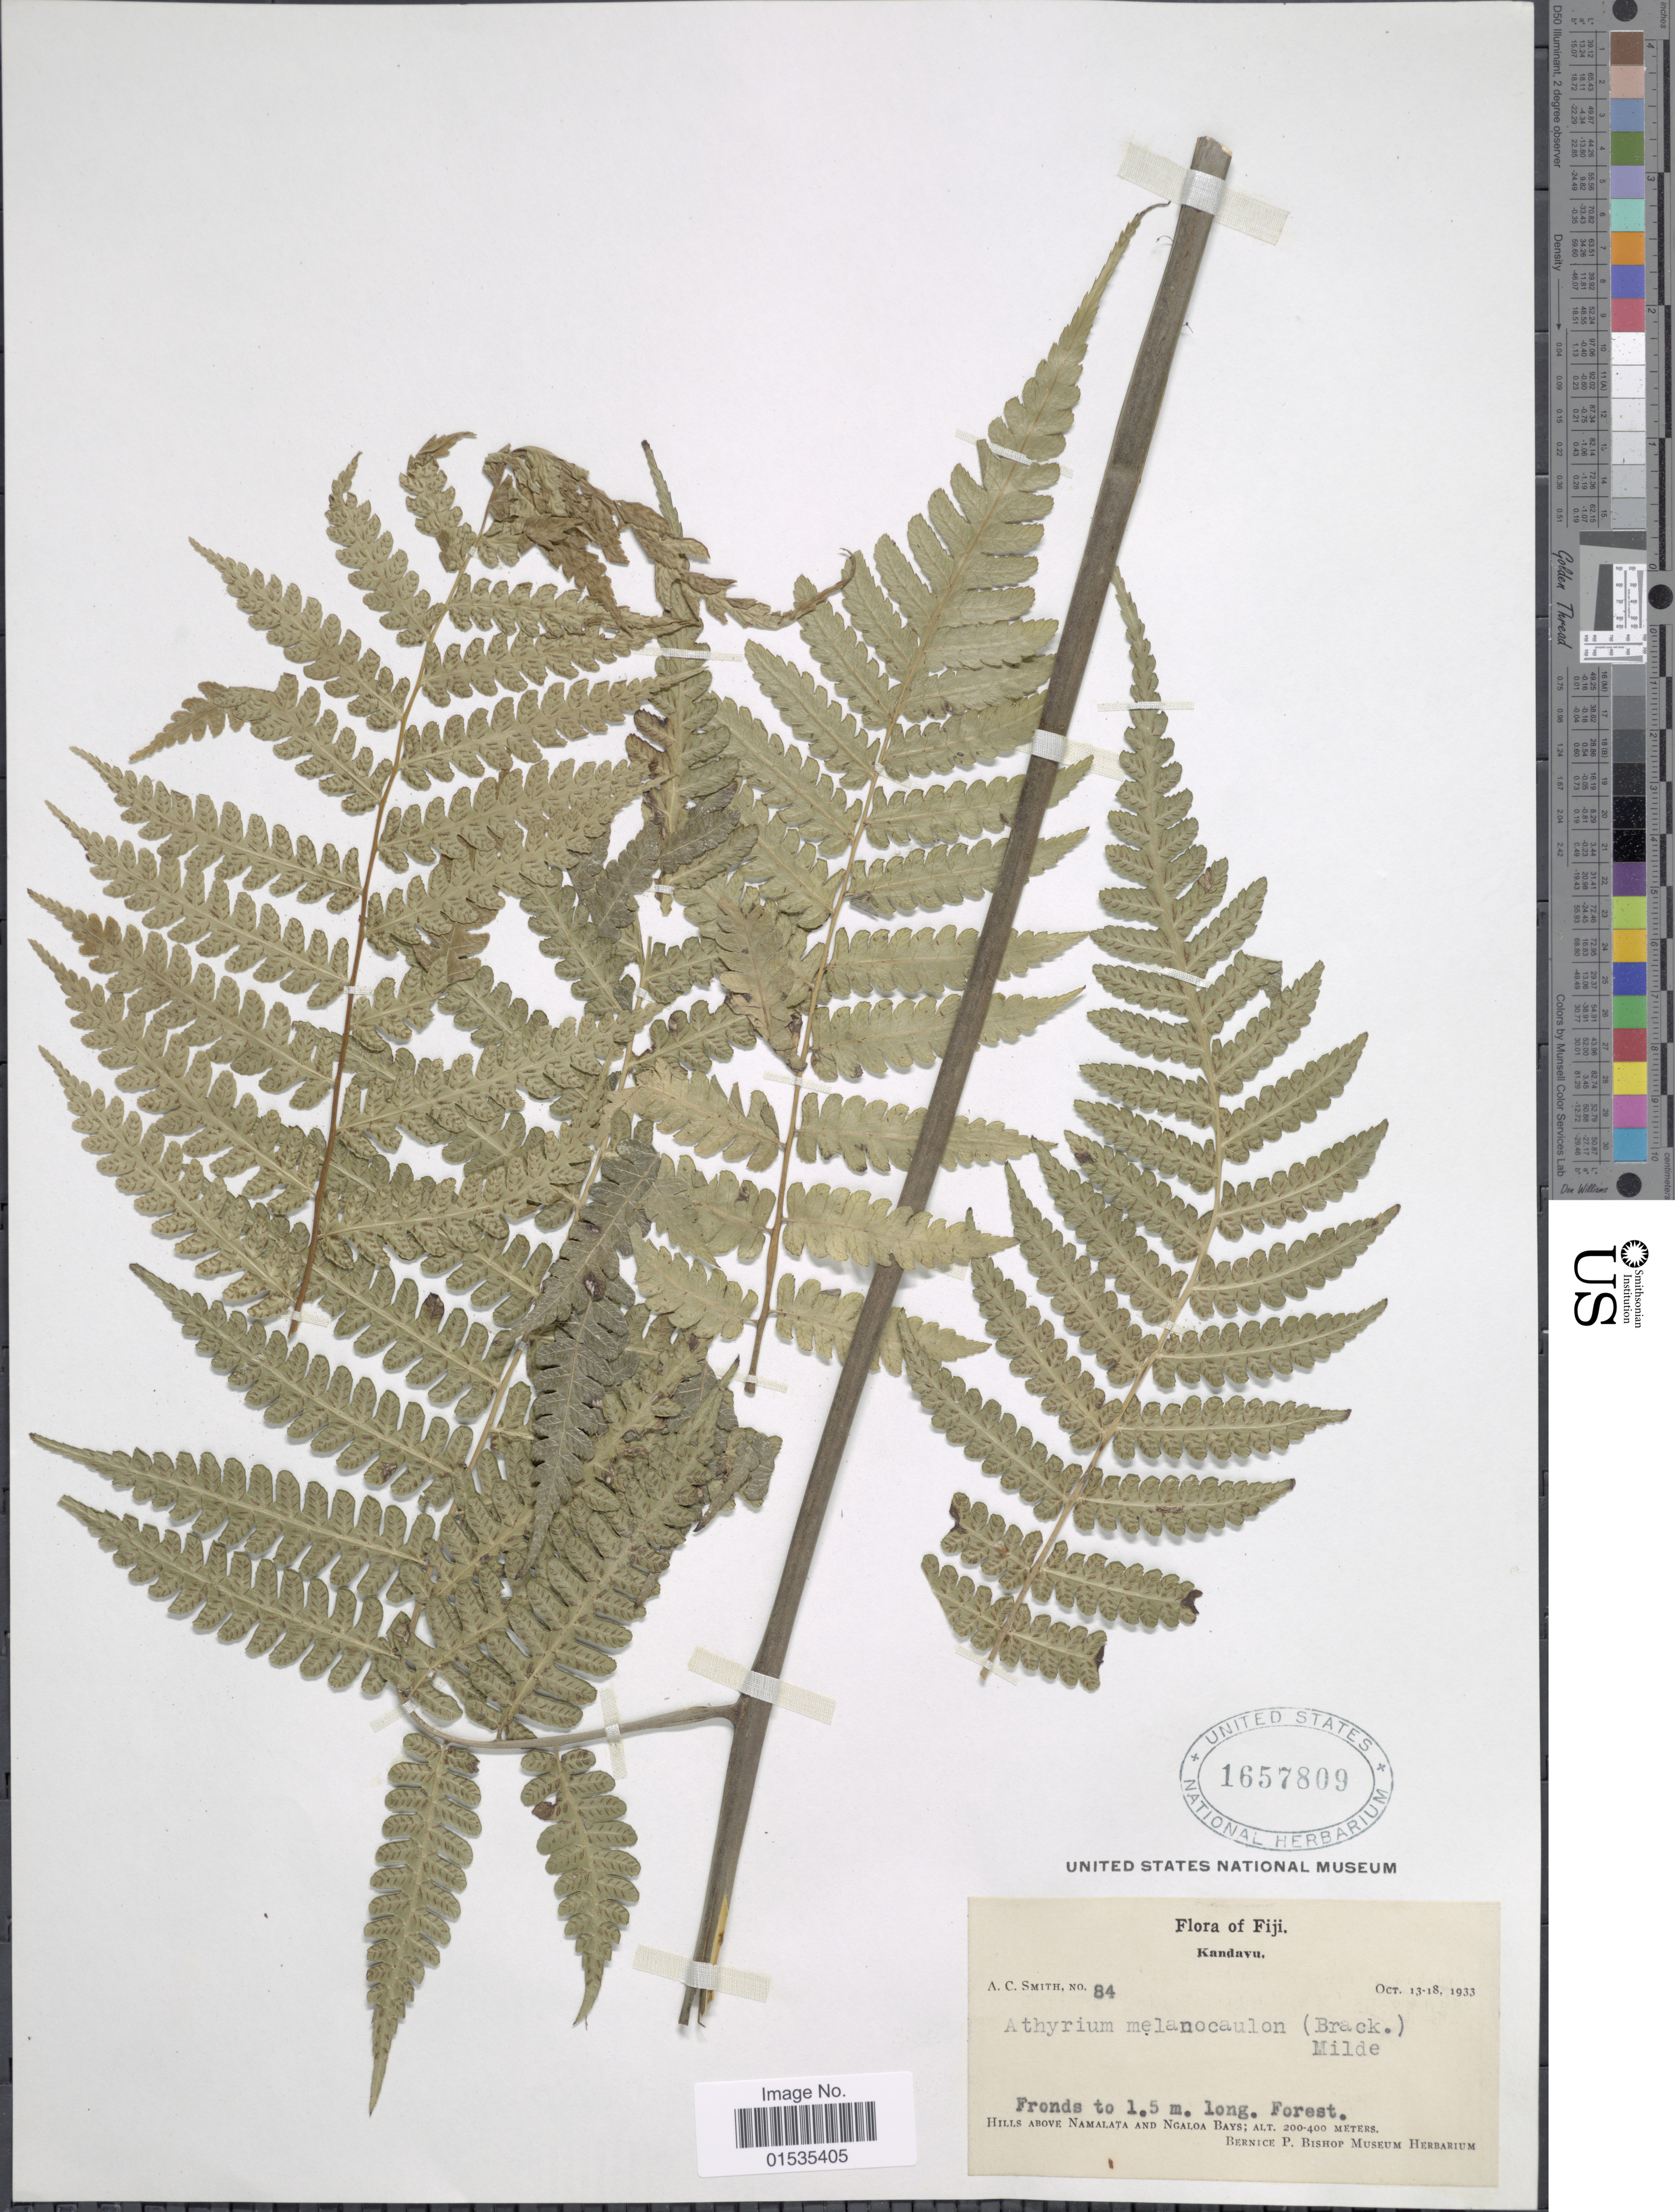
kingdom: Plantae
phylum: Tracheophyta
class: Polypodiopsida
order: Polypodiales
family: Athyriaceae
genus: Diplazium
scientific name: Diplazium melanocaulon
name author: Brack. in Wilkes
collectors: A. C. Smith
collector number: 84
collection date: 1933-10-13/1933-10-18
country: Fiji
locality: Kandavu, Hills Above Namalata and Ngaloa Bays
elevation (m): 200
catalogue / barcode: US 1657809